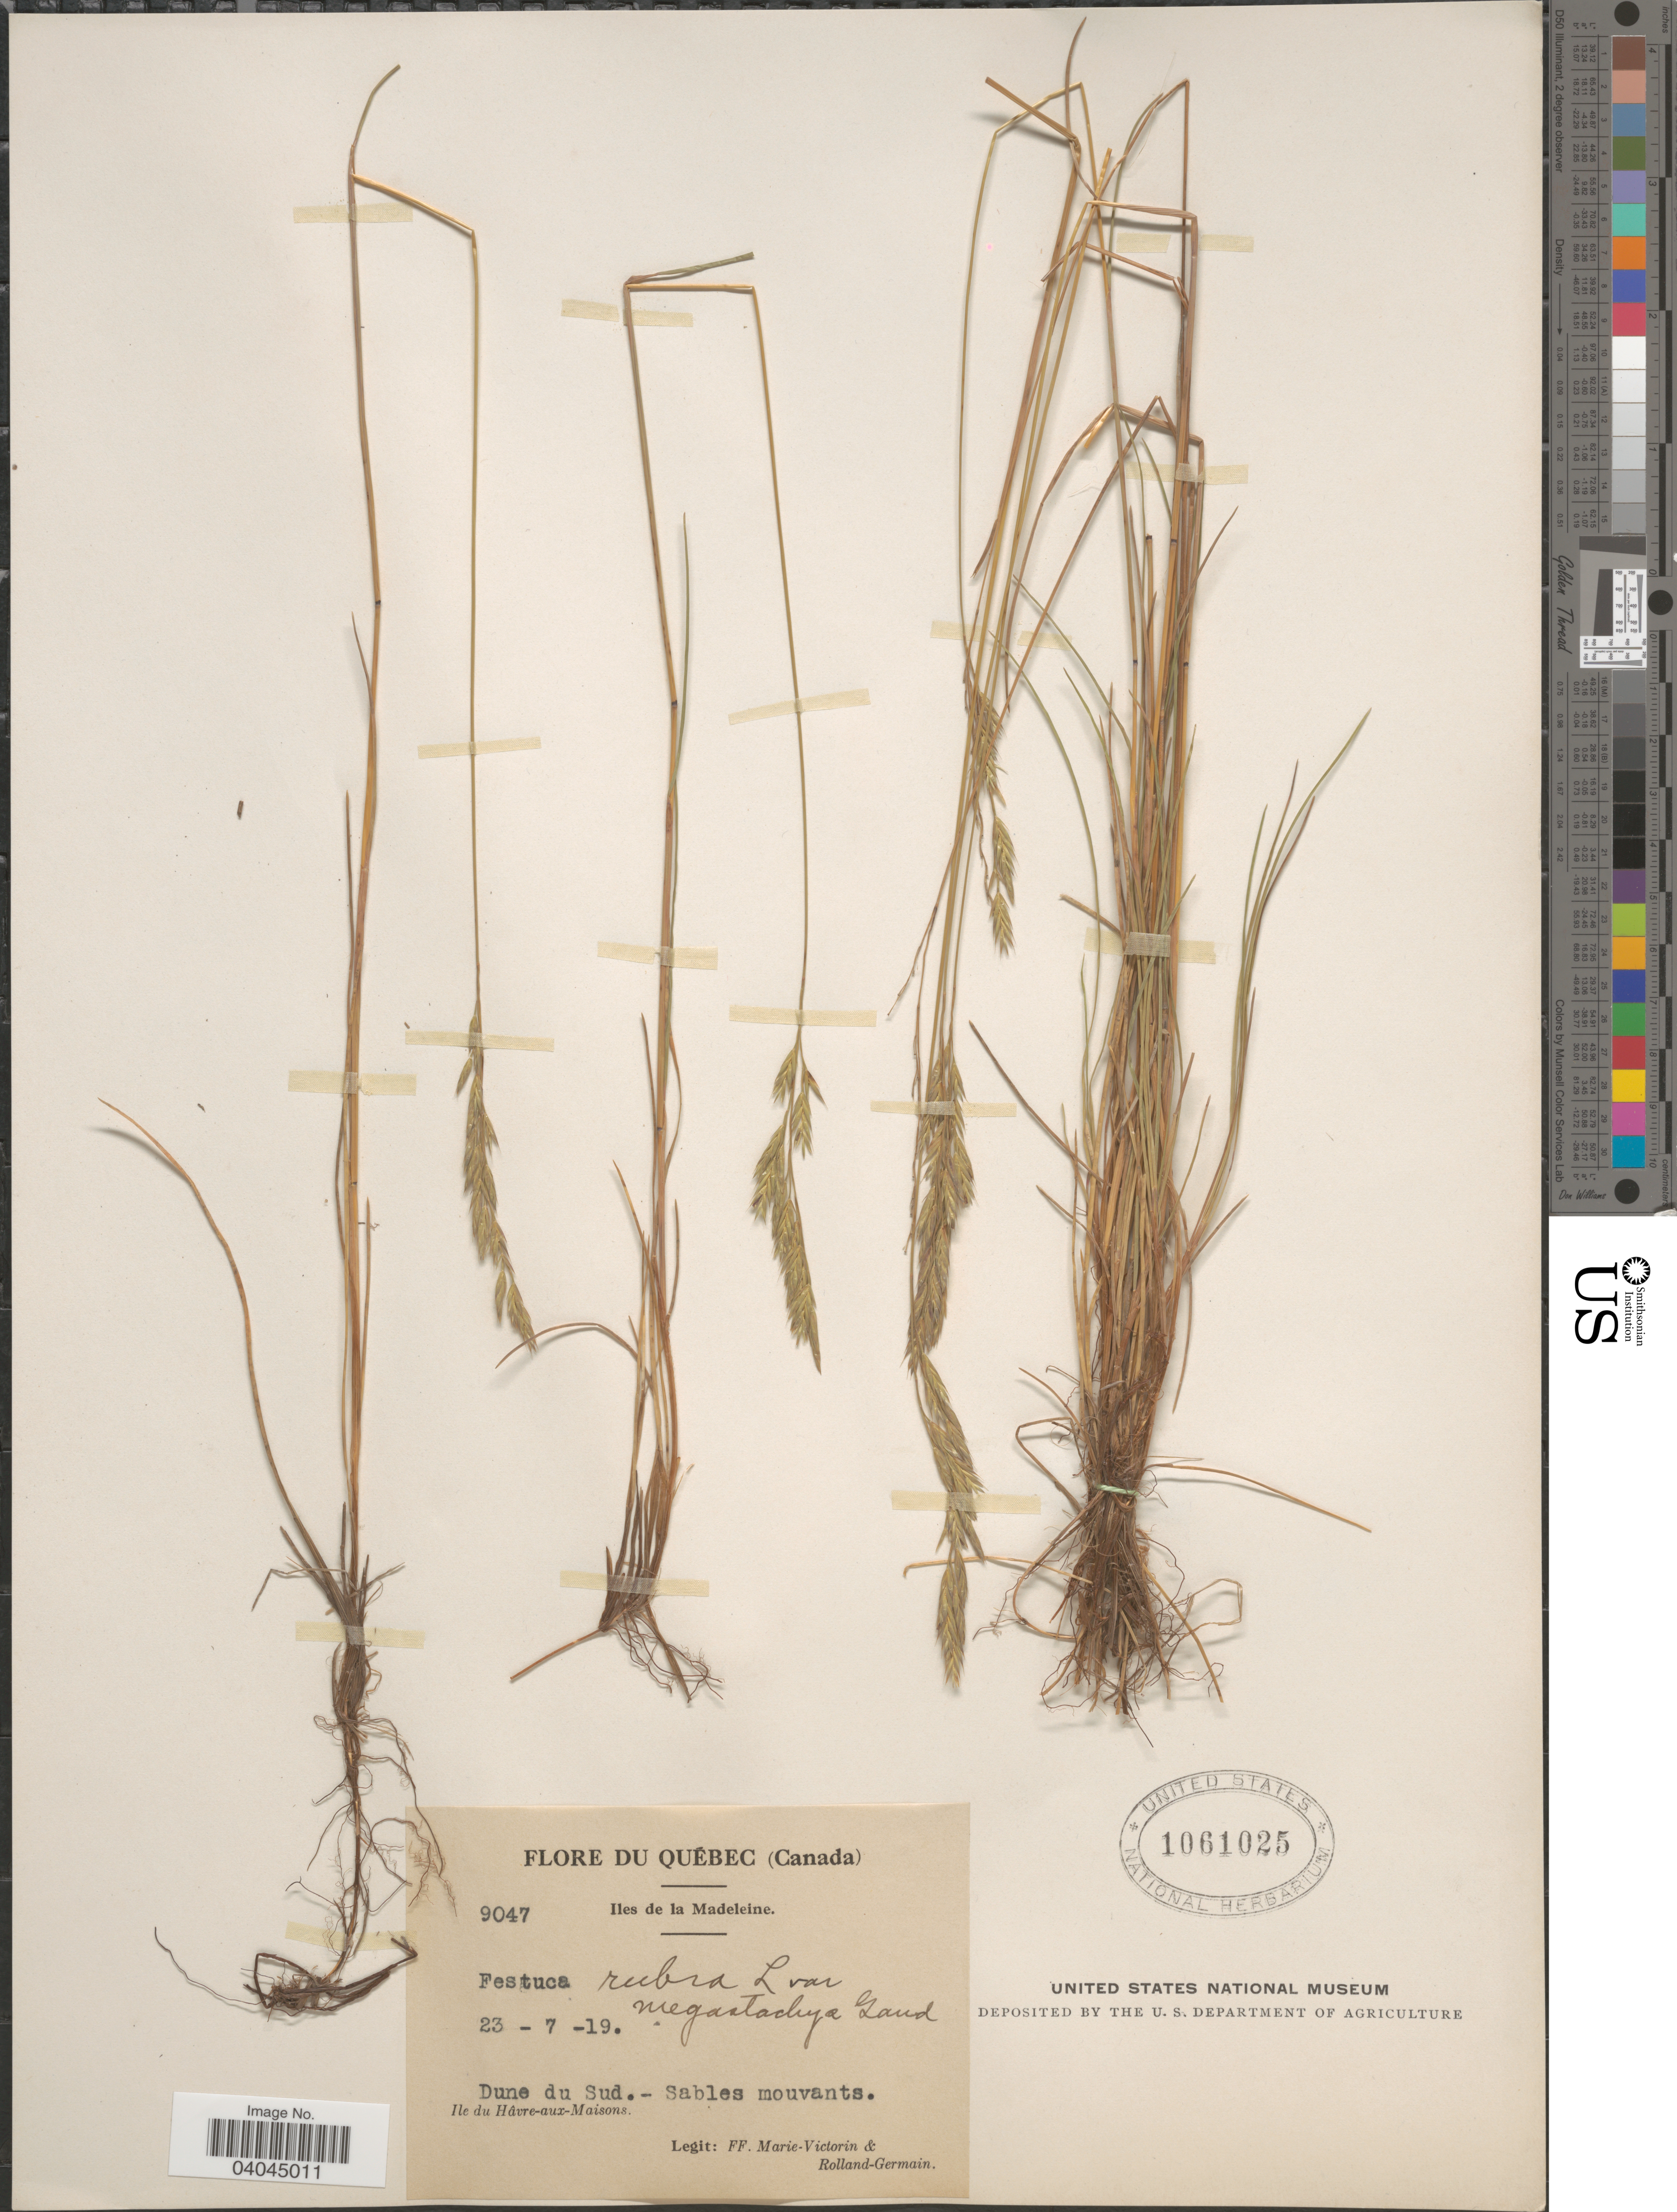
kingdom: Plantae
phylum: Tracheophyta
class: Liliopsida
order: Poales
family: Poaceae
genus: Festuca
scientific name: Festuca rubra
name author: L.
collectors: F. Marie-Victorin & Rolland-Germain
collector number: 9047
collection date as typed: Transcribed d/m/y: 23/7/19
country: Canada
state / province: Quebec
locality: Iles de la Madeleine. Dune du Sud - Sables mouvants. Ile du Hâvre-aux-Maisons.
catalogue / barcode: US 1061025